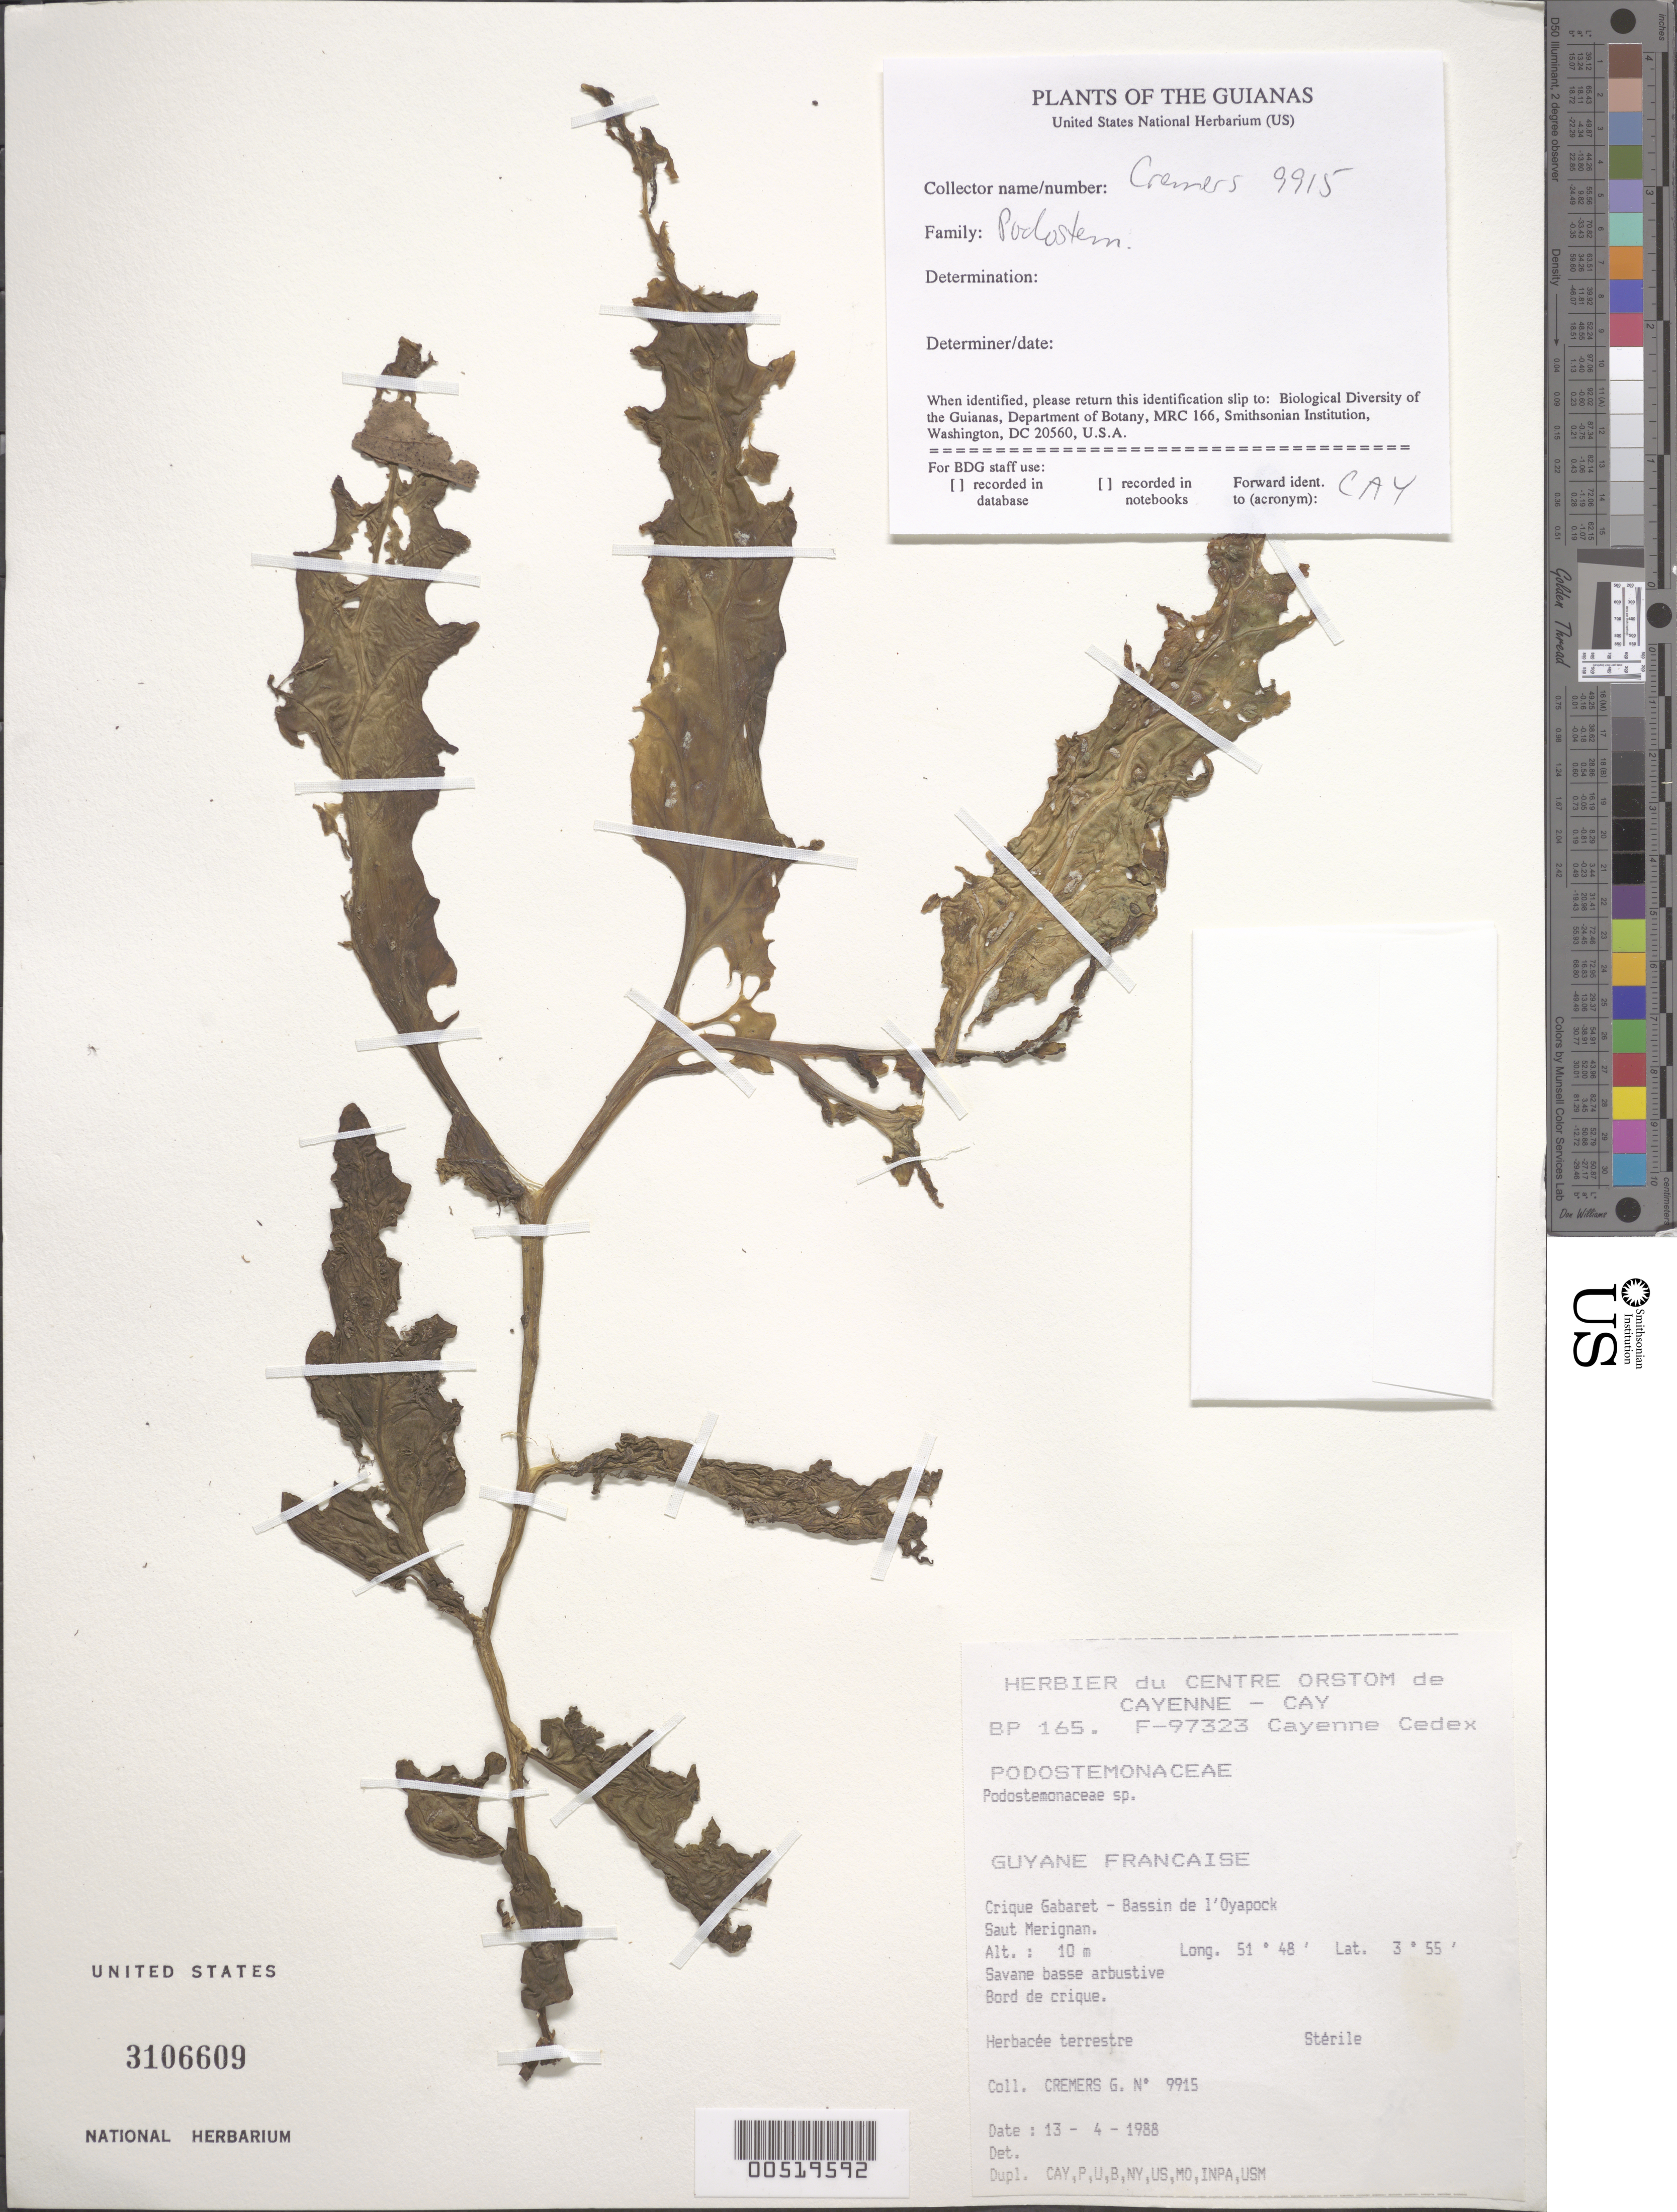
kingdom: Plantae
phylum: Tracheophyta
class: Magnoliopsida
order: Malpighiales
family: Podostemaceae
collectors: G. Cremers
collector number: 9915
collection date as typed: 13 Apr 1988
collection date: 1988-04-13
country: French Guiana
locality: Crique gabaret - de l'oyapock, saut merignam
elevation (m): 10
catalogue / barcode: US 3106609